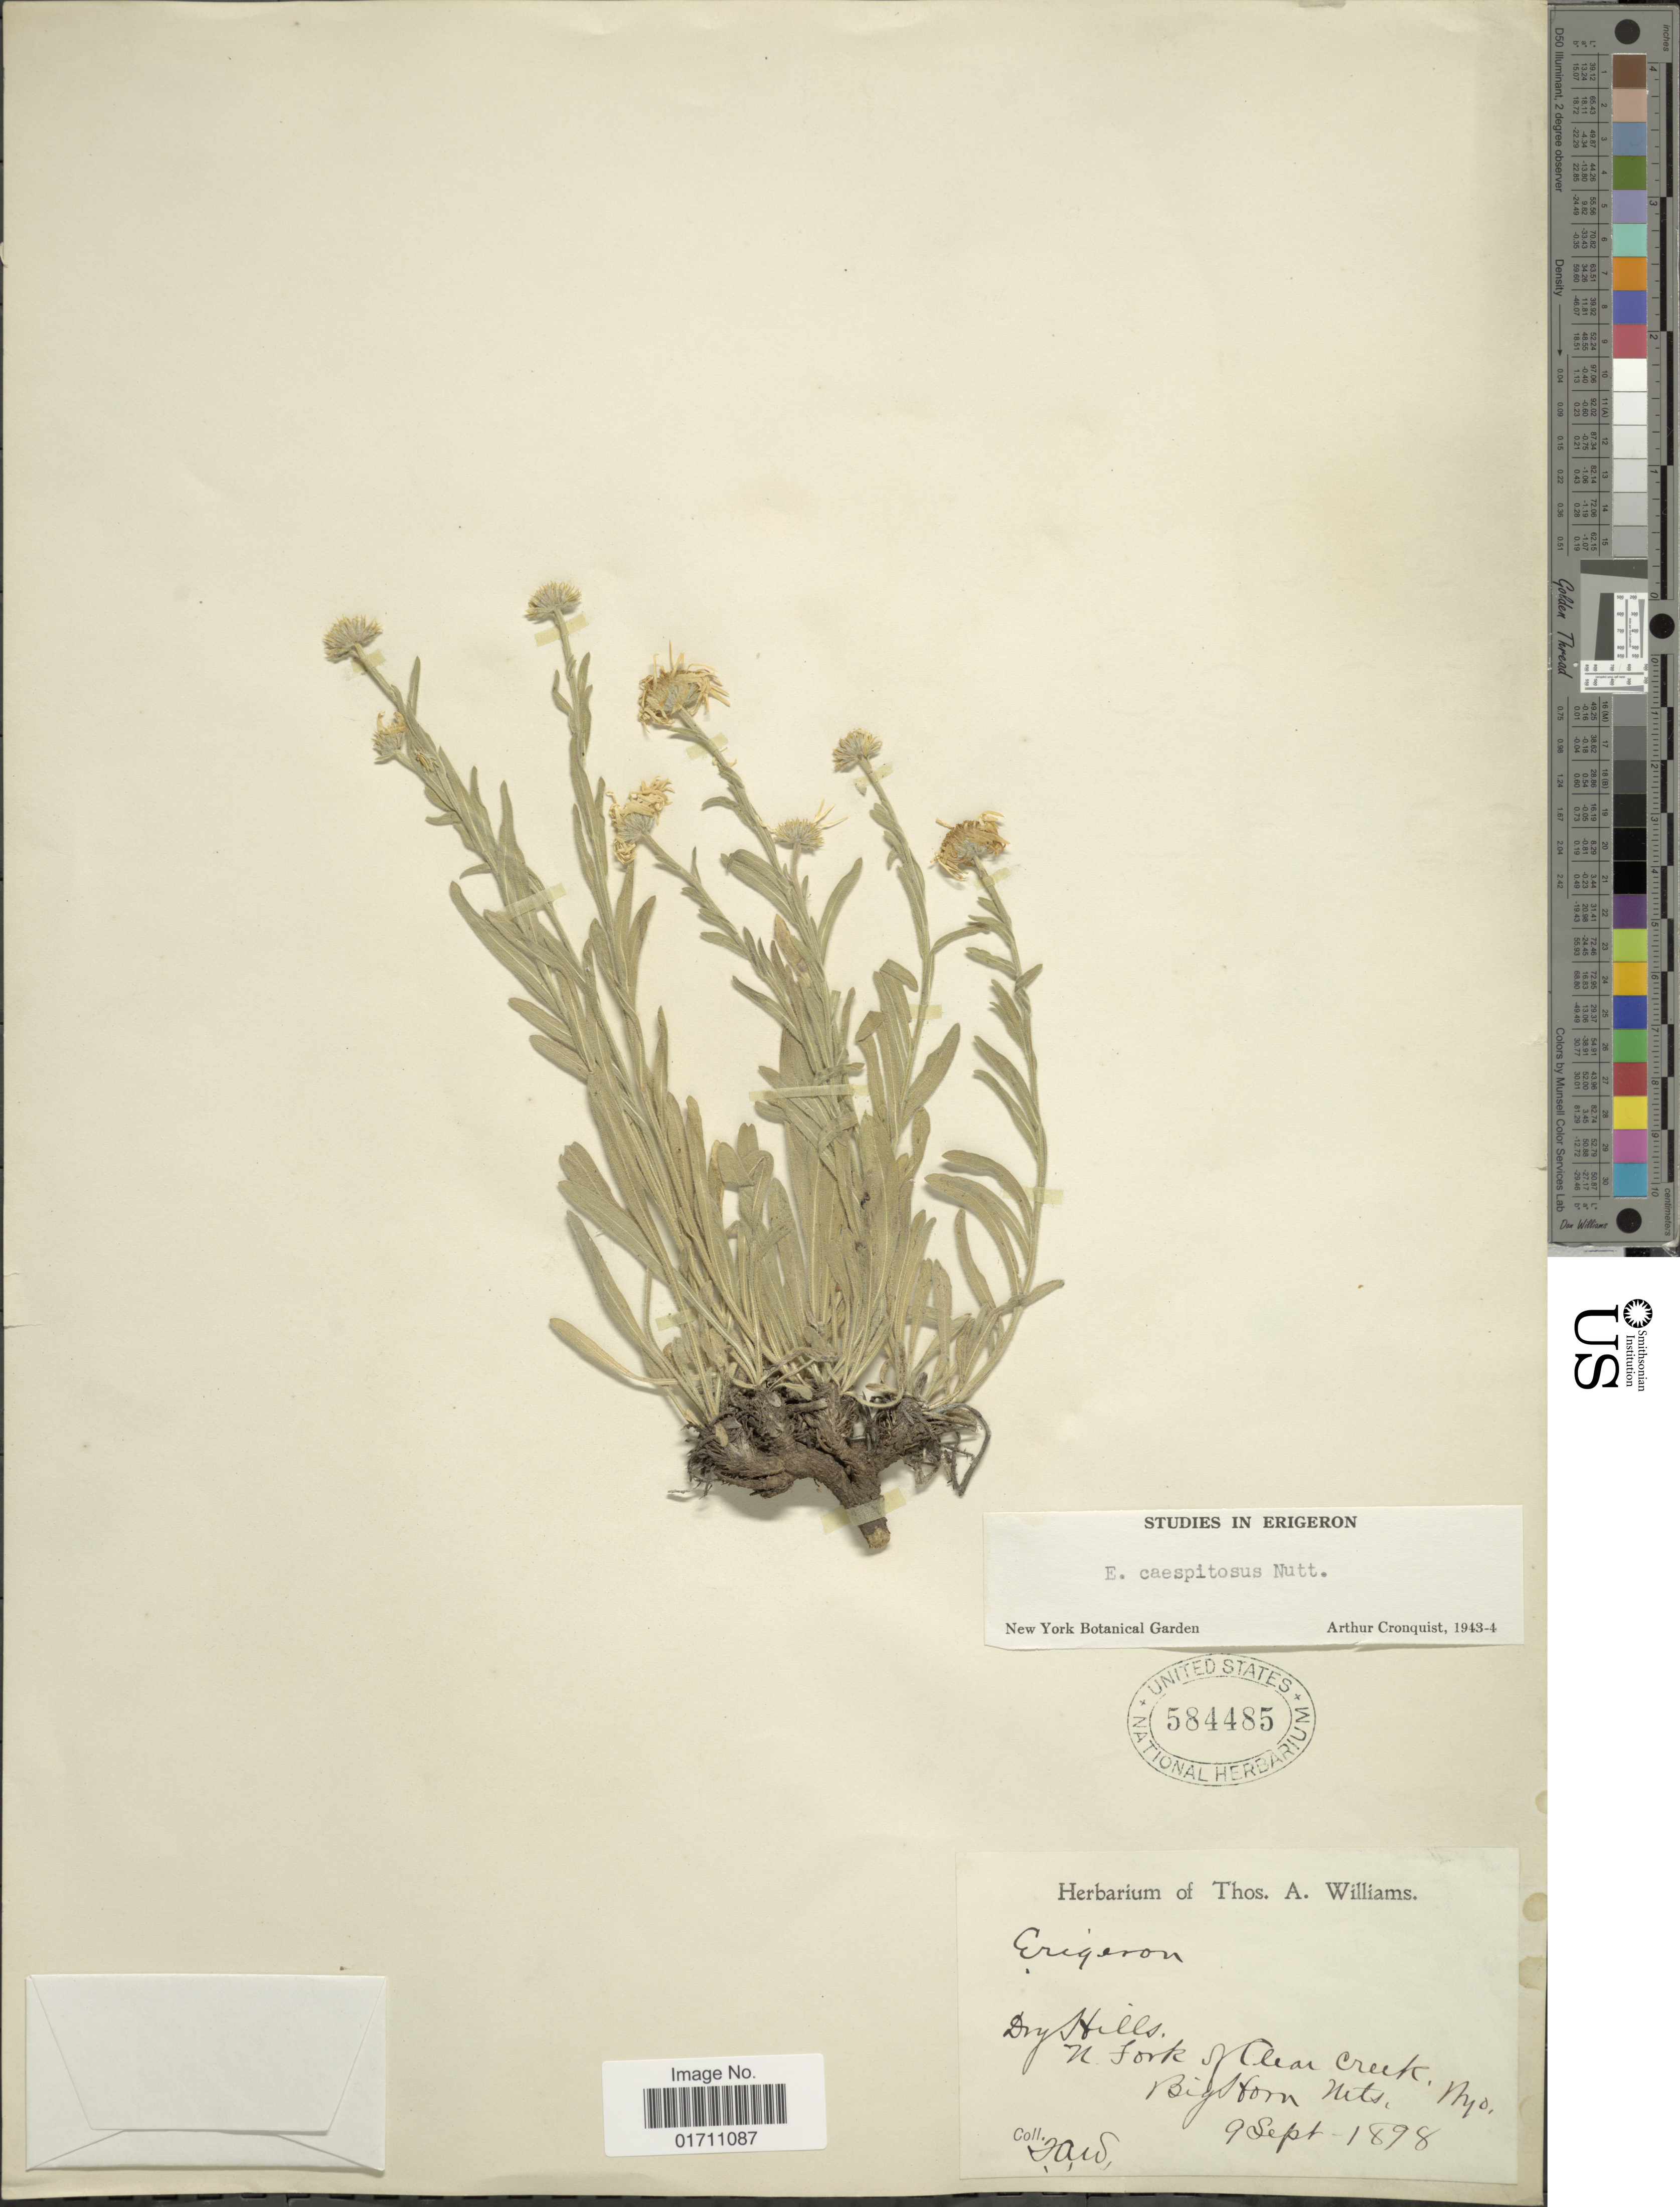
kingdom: Plantae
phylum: Tracheophyta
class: Magnoliopsida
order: Asterales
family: Asteraceae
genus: Erigeron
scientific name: Erigeron caespitosus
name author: Nutt.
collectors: T. A. Williams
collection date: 1898-09-09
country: United States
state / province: Wyoming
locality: Dry Hills, N Fork of Clear Creek, Bigborn Mts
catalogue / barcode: US 584485